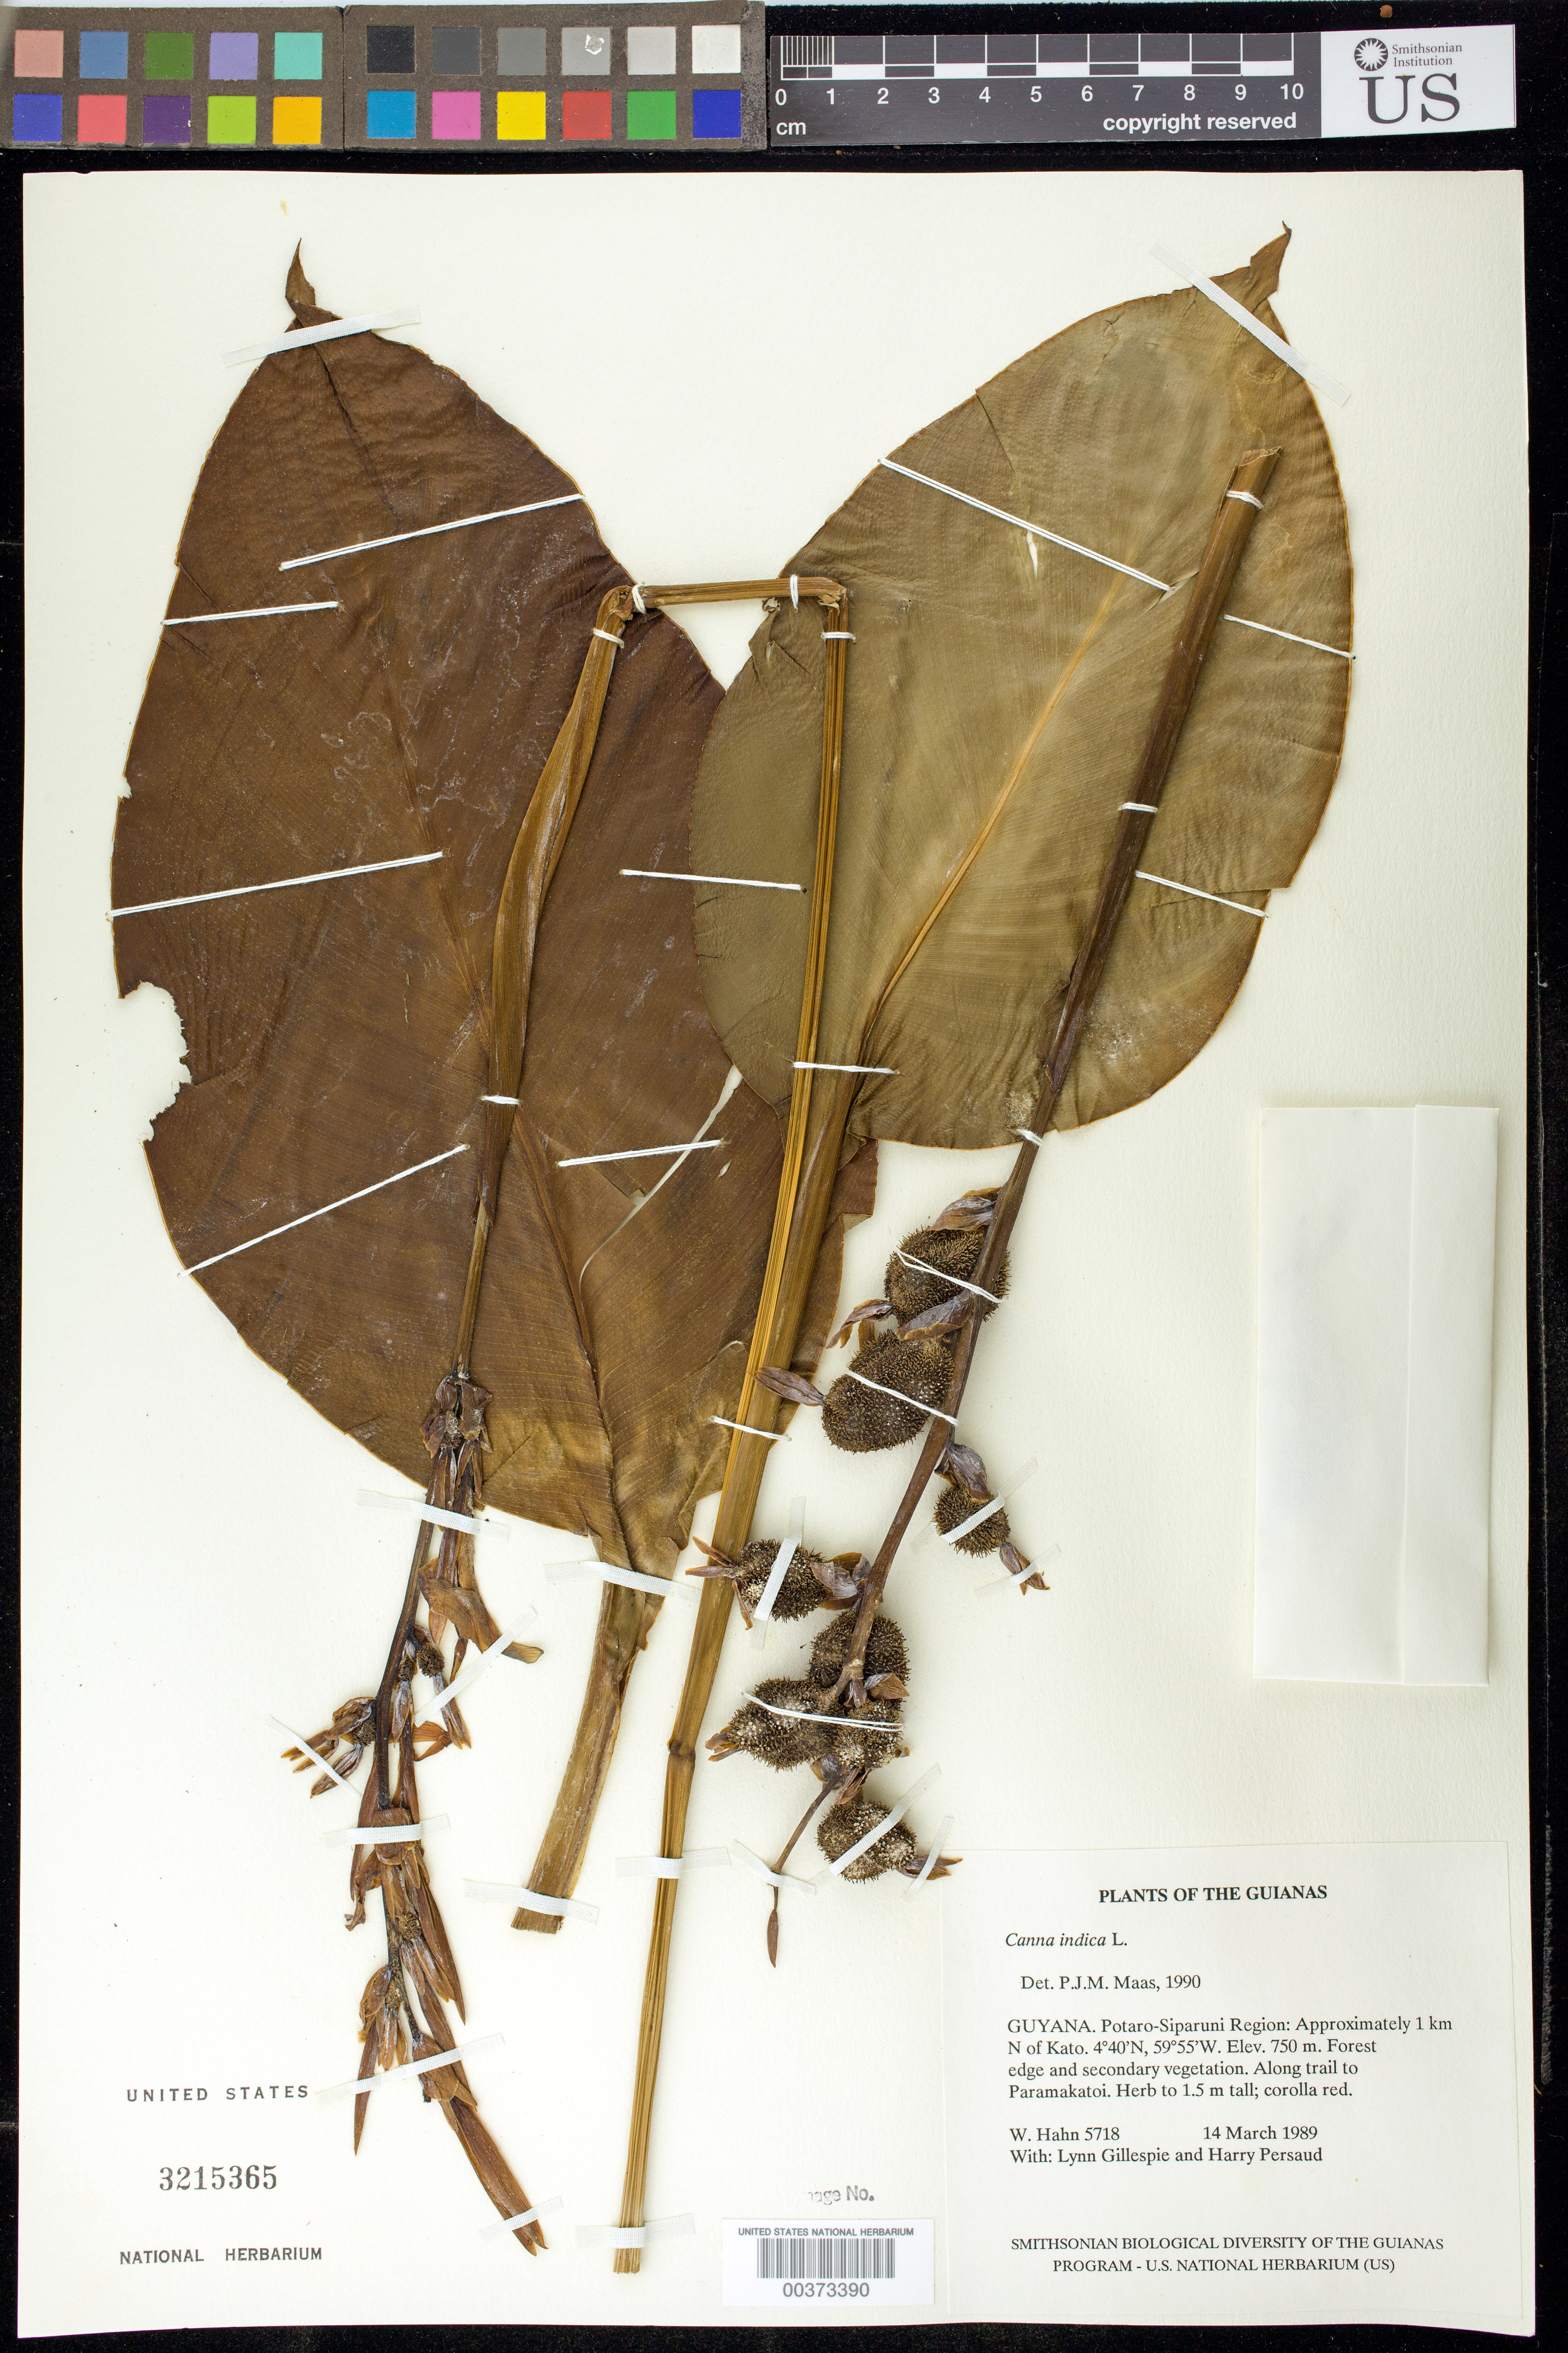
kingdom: Plantae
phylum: Tracheophyta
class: Liliopsida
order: Zingiberales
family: Cannaceae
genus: Canna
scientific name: Canna indica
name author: L.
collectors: W. Hahn, L. J. Gillespie & H. Persaud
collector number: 5718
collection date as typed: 14 Mar 1989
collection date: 1989-03-14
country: Guyana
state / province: Potaro-Siparuni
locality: Ca 1 km n of kato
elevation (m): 750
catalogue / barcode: US 3215365